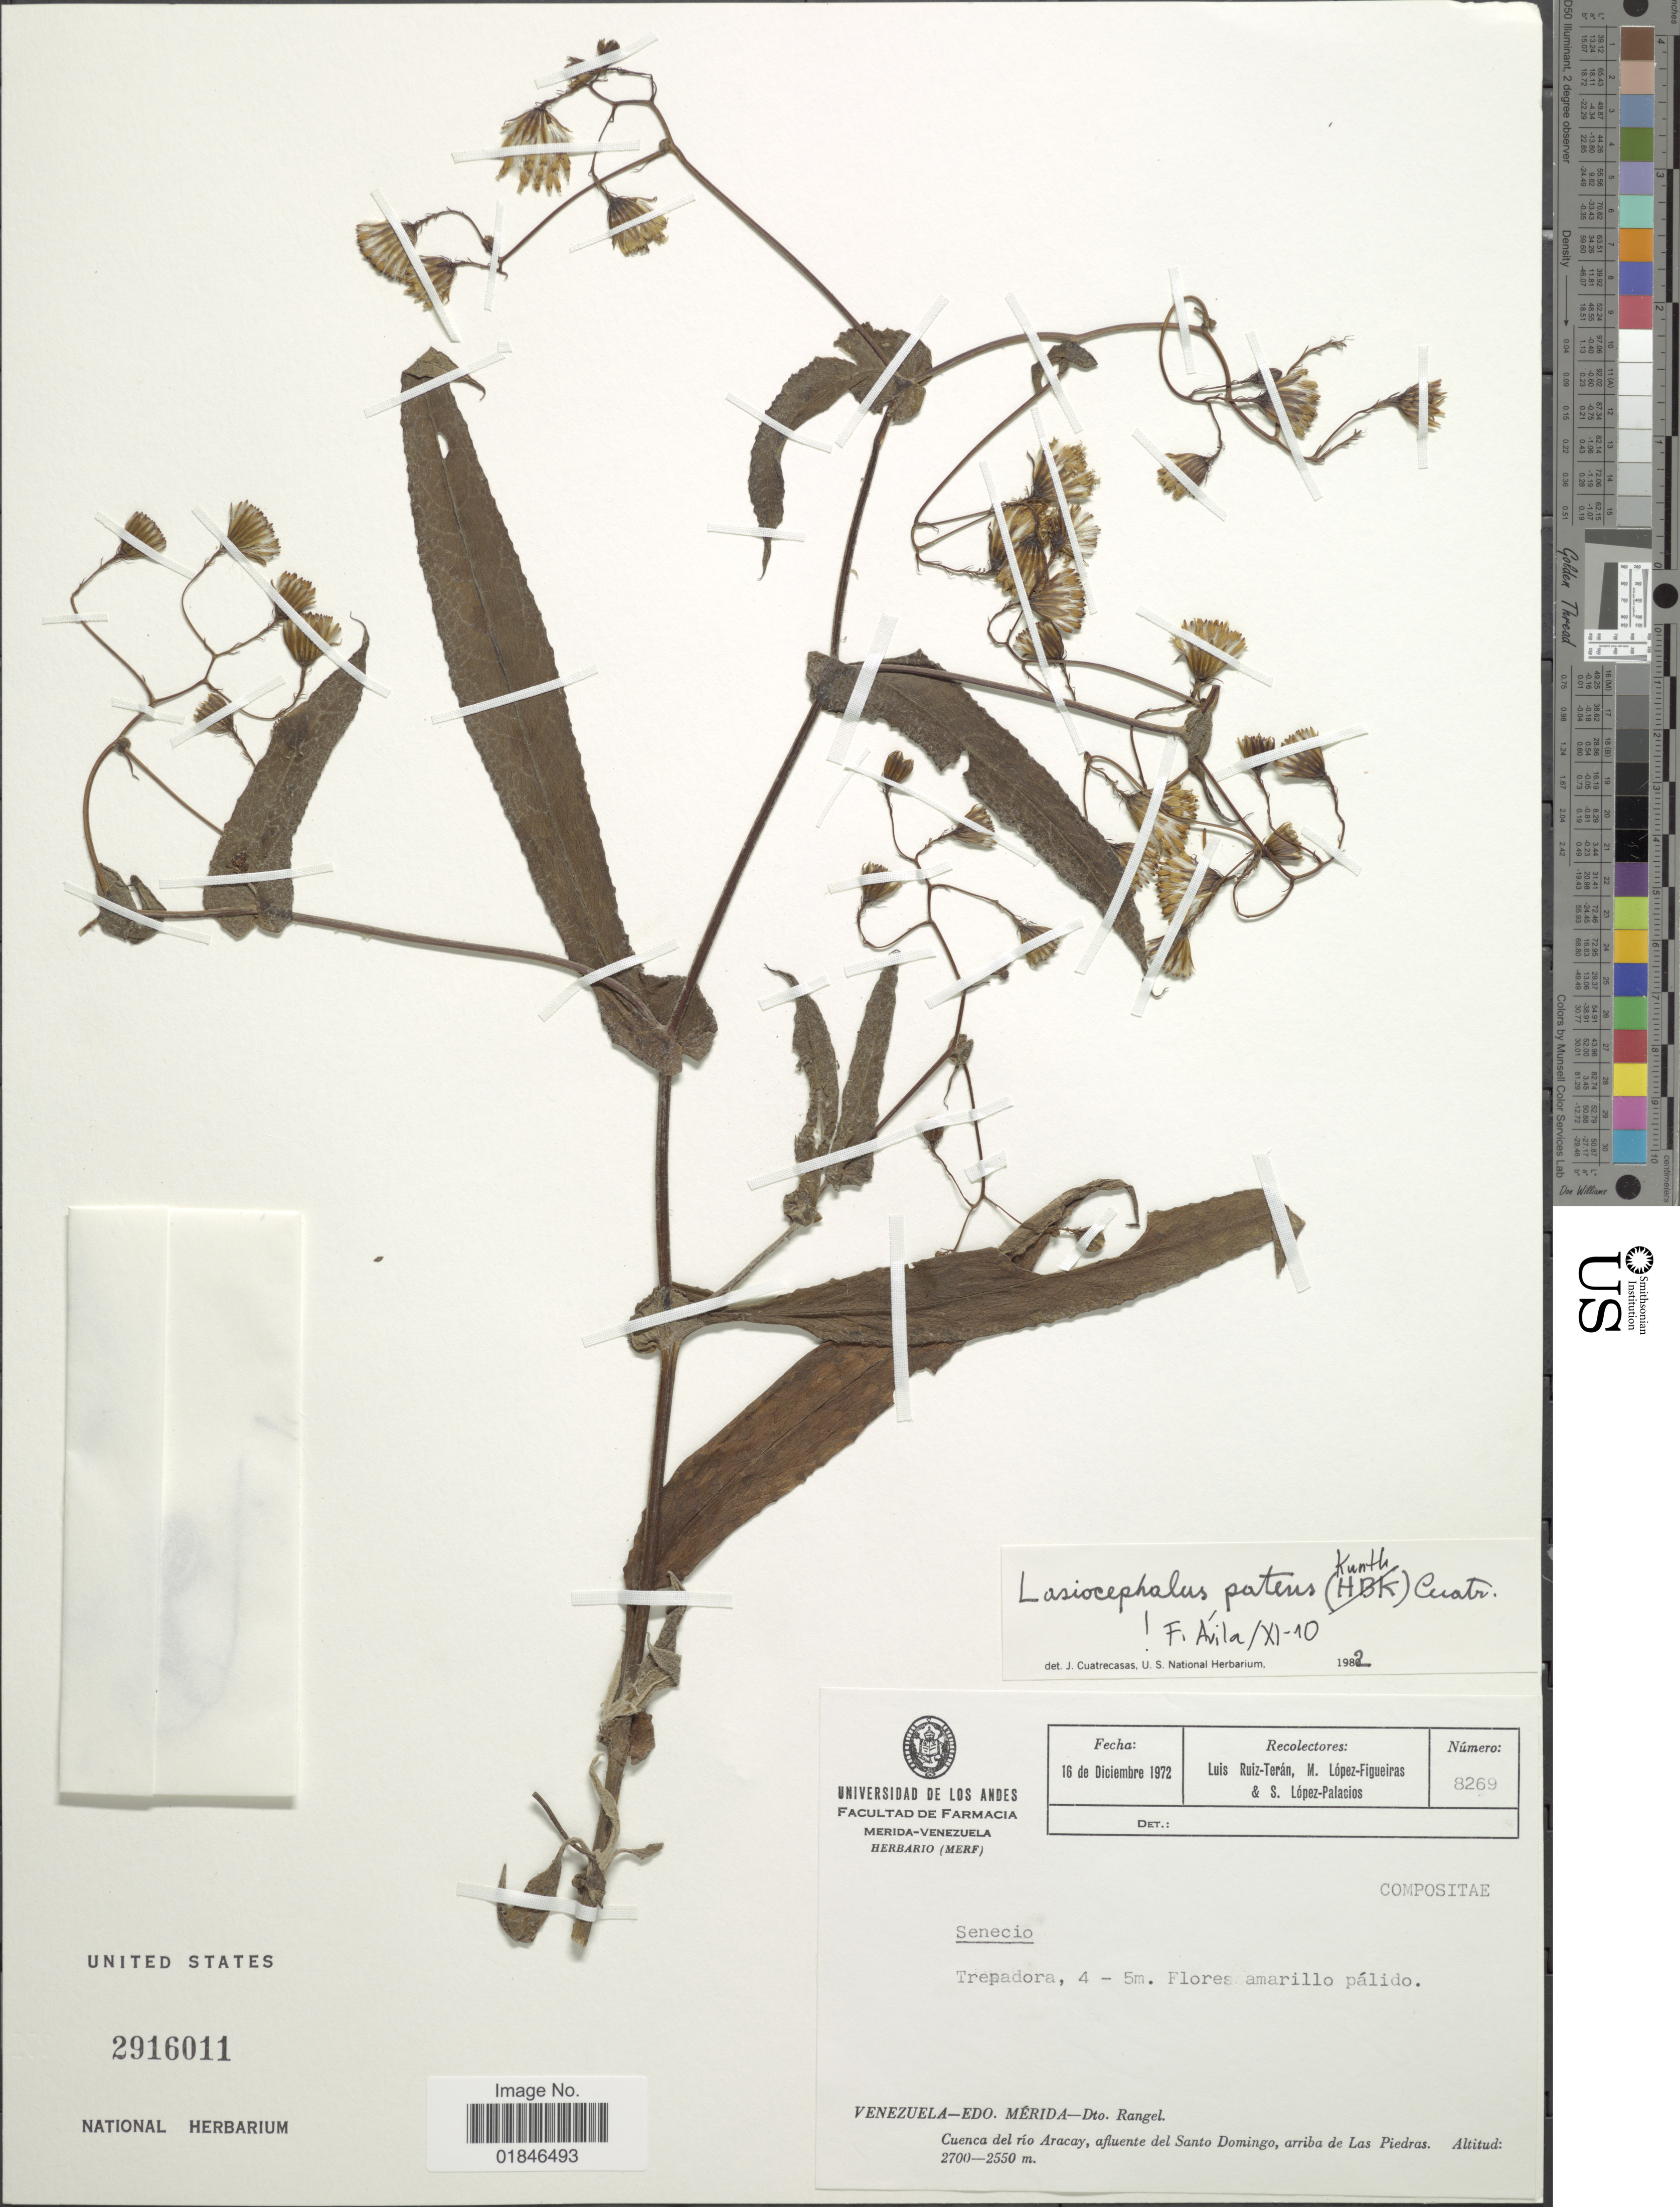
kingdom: Plantae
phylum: Tracheophyta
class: Magnoliopsida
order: Asterales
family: Asteraceae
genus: Senecio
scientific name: Senecio patens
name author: (Kunth) DC.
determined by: Salomon, Luciana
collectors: L. E. Ruíz-Terán & S. López-Palacios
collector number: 8269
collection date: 1972-12-16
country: Venezuela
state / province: Mérida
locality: Venezuela -Edo-Merida-Dto. Rangel. Cuenca del rio Aracay, afluente del Santo Domingo de Las Piedras.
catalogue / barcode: US 2916011